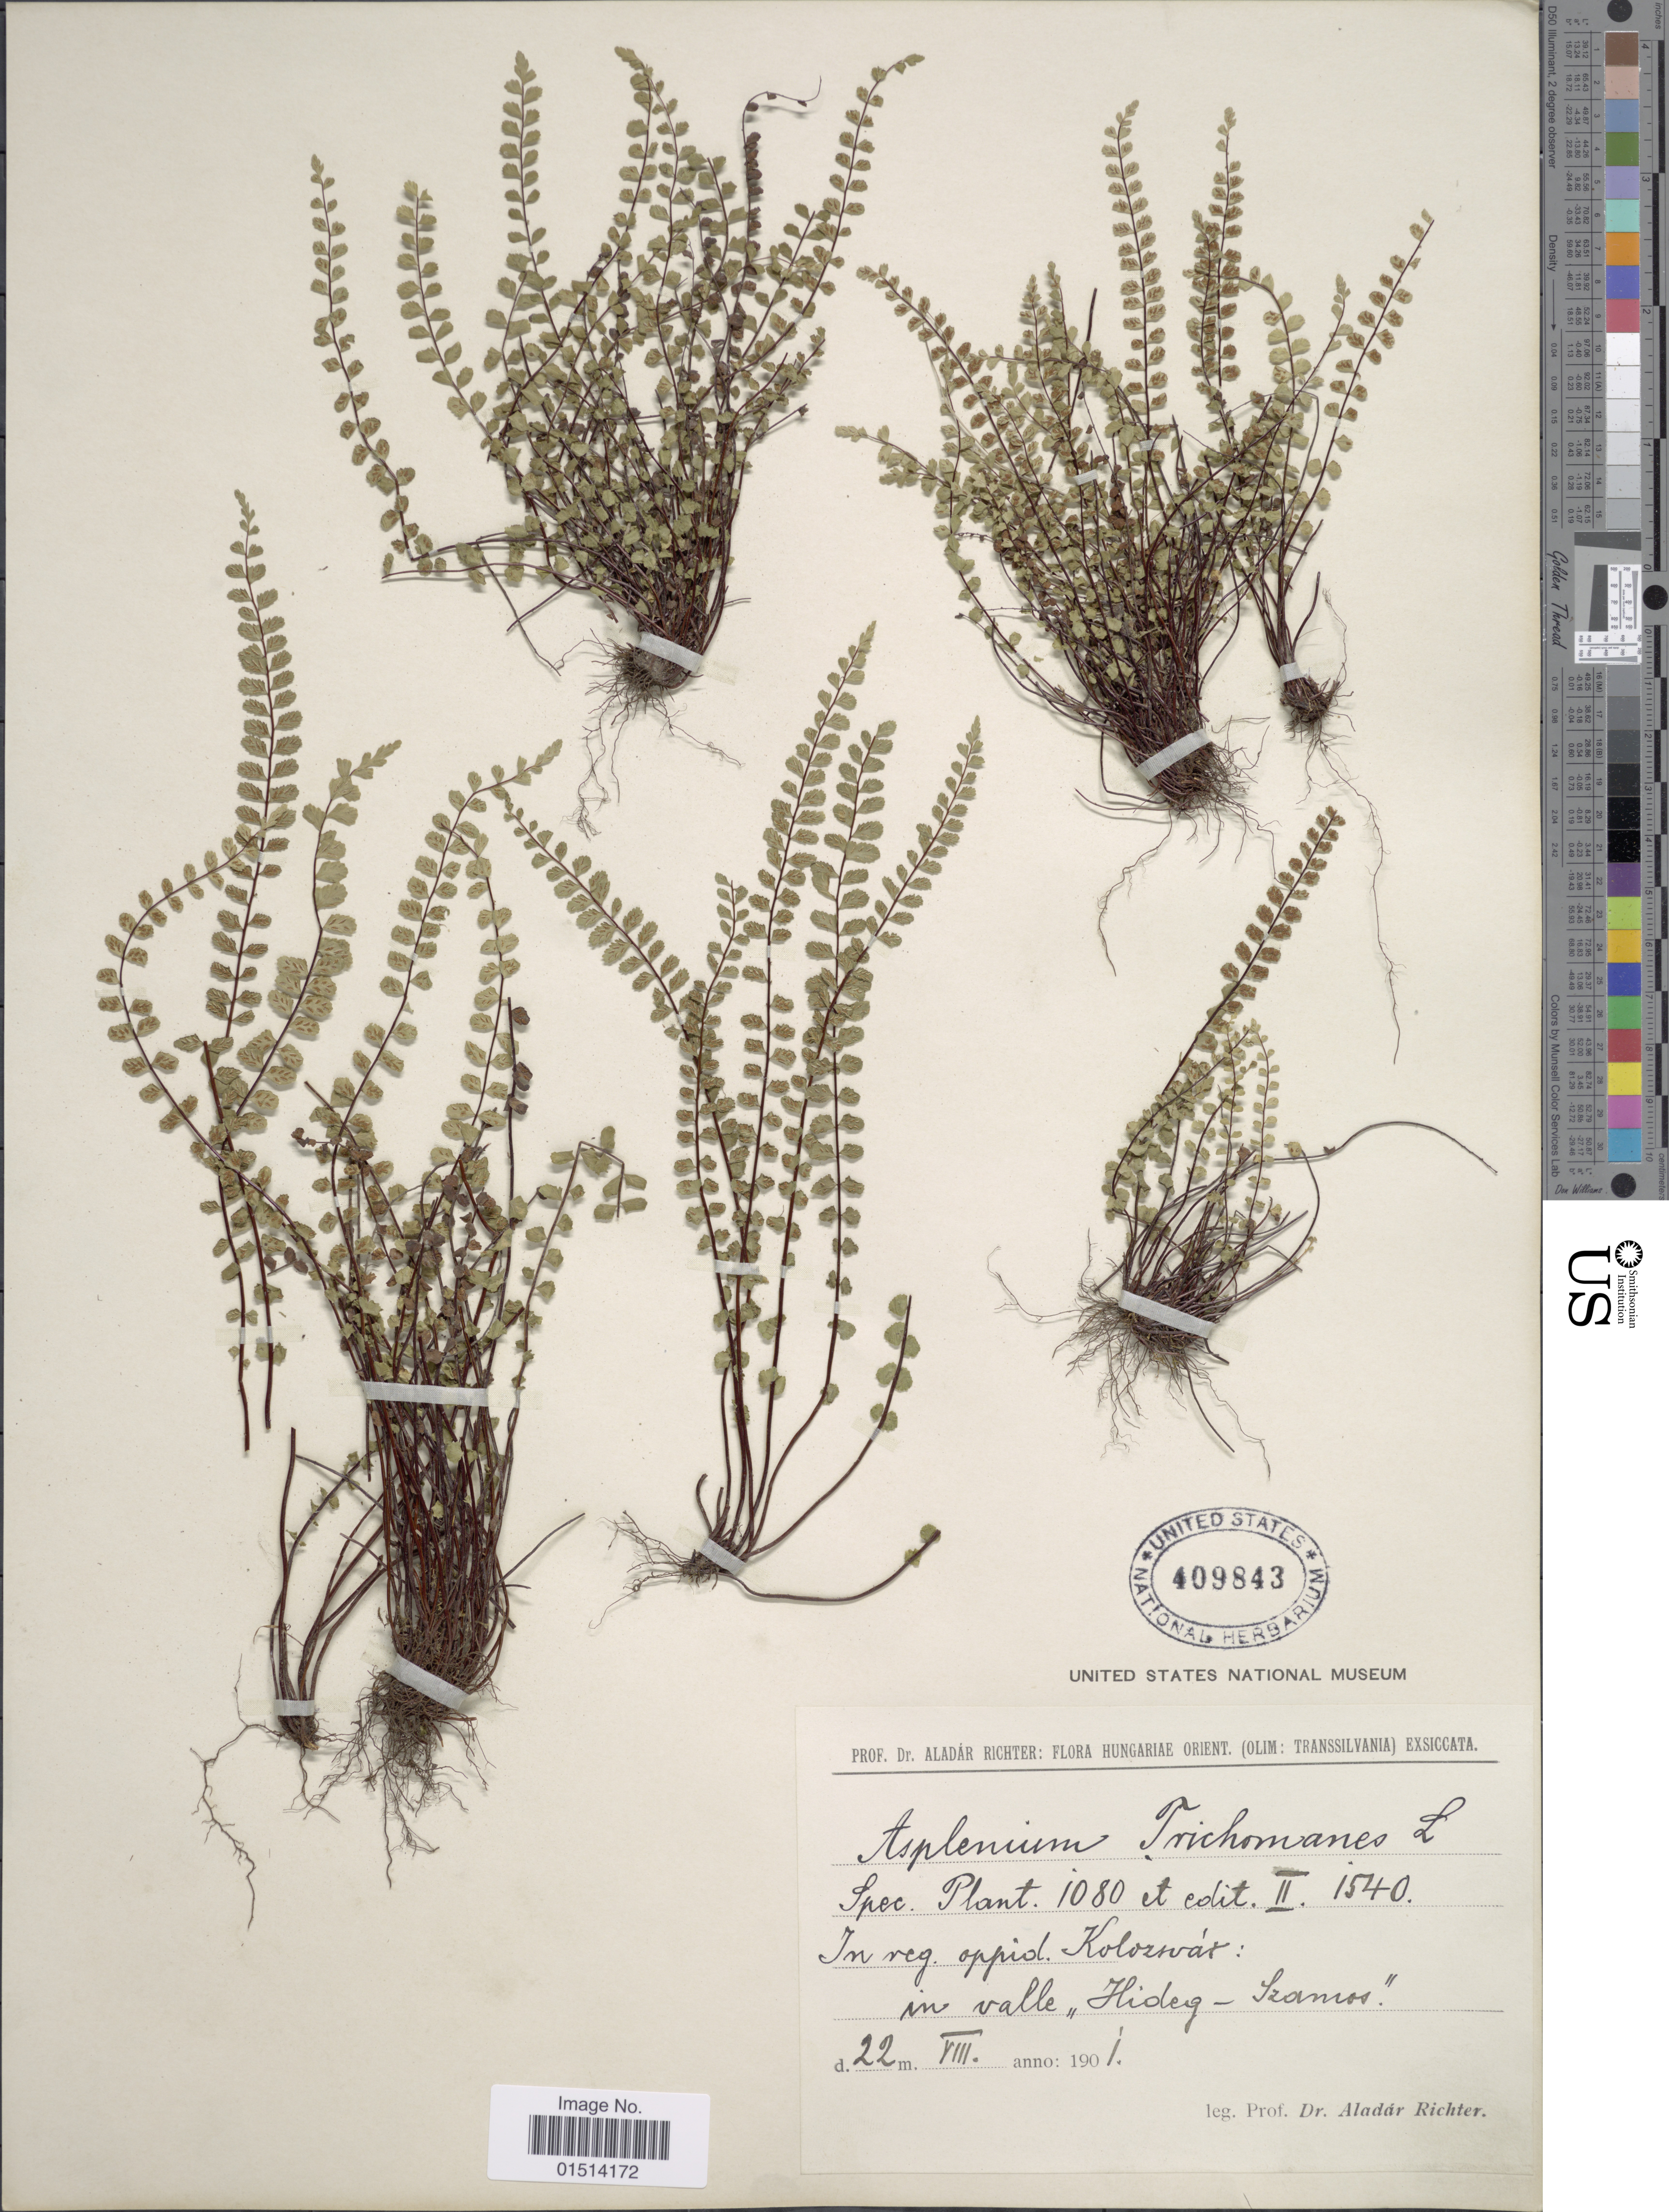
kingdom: Plantae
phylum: Tracheophyta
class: Polypodiopsida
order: Polypodiales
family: Aspleniaceae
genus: Asplenium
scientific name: Asplenium trichomanes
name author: L.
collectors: A. Richter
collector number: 1540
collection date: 1901-08-22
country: Hungary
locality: Hungariae, Orient, (olim: Transsilvania), in reg. oppiol. Kolozivax in valle "Hideg-Izamos" [interpreted]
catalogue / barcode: US 409843